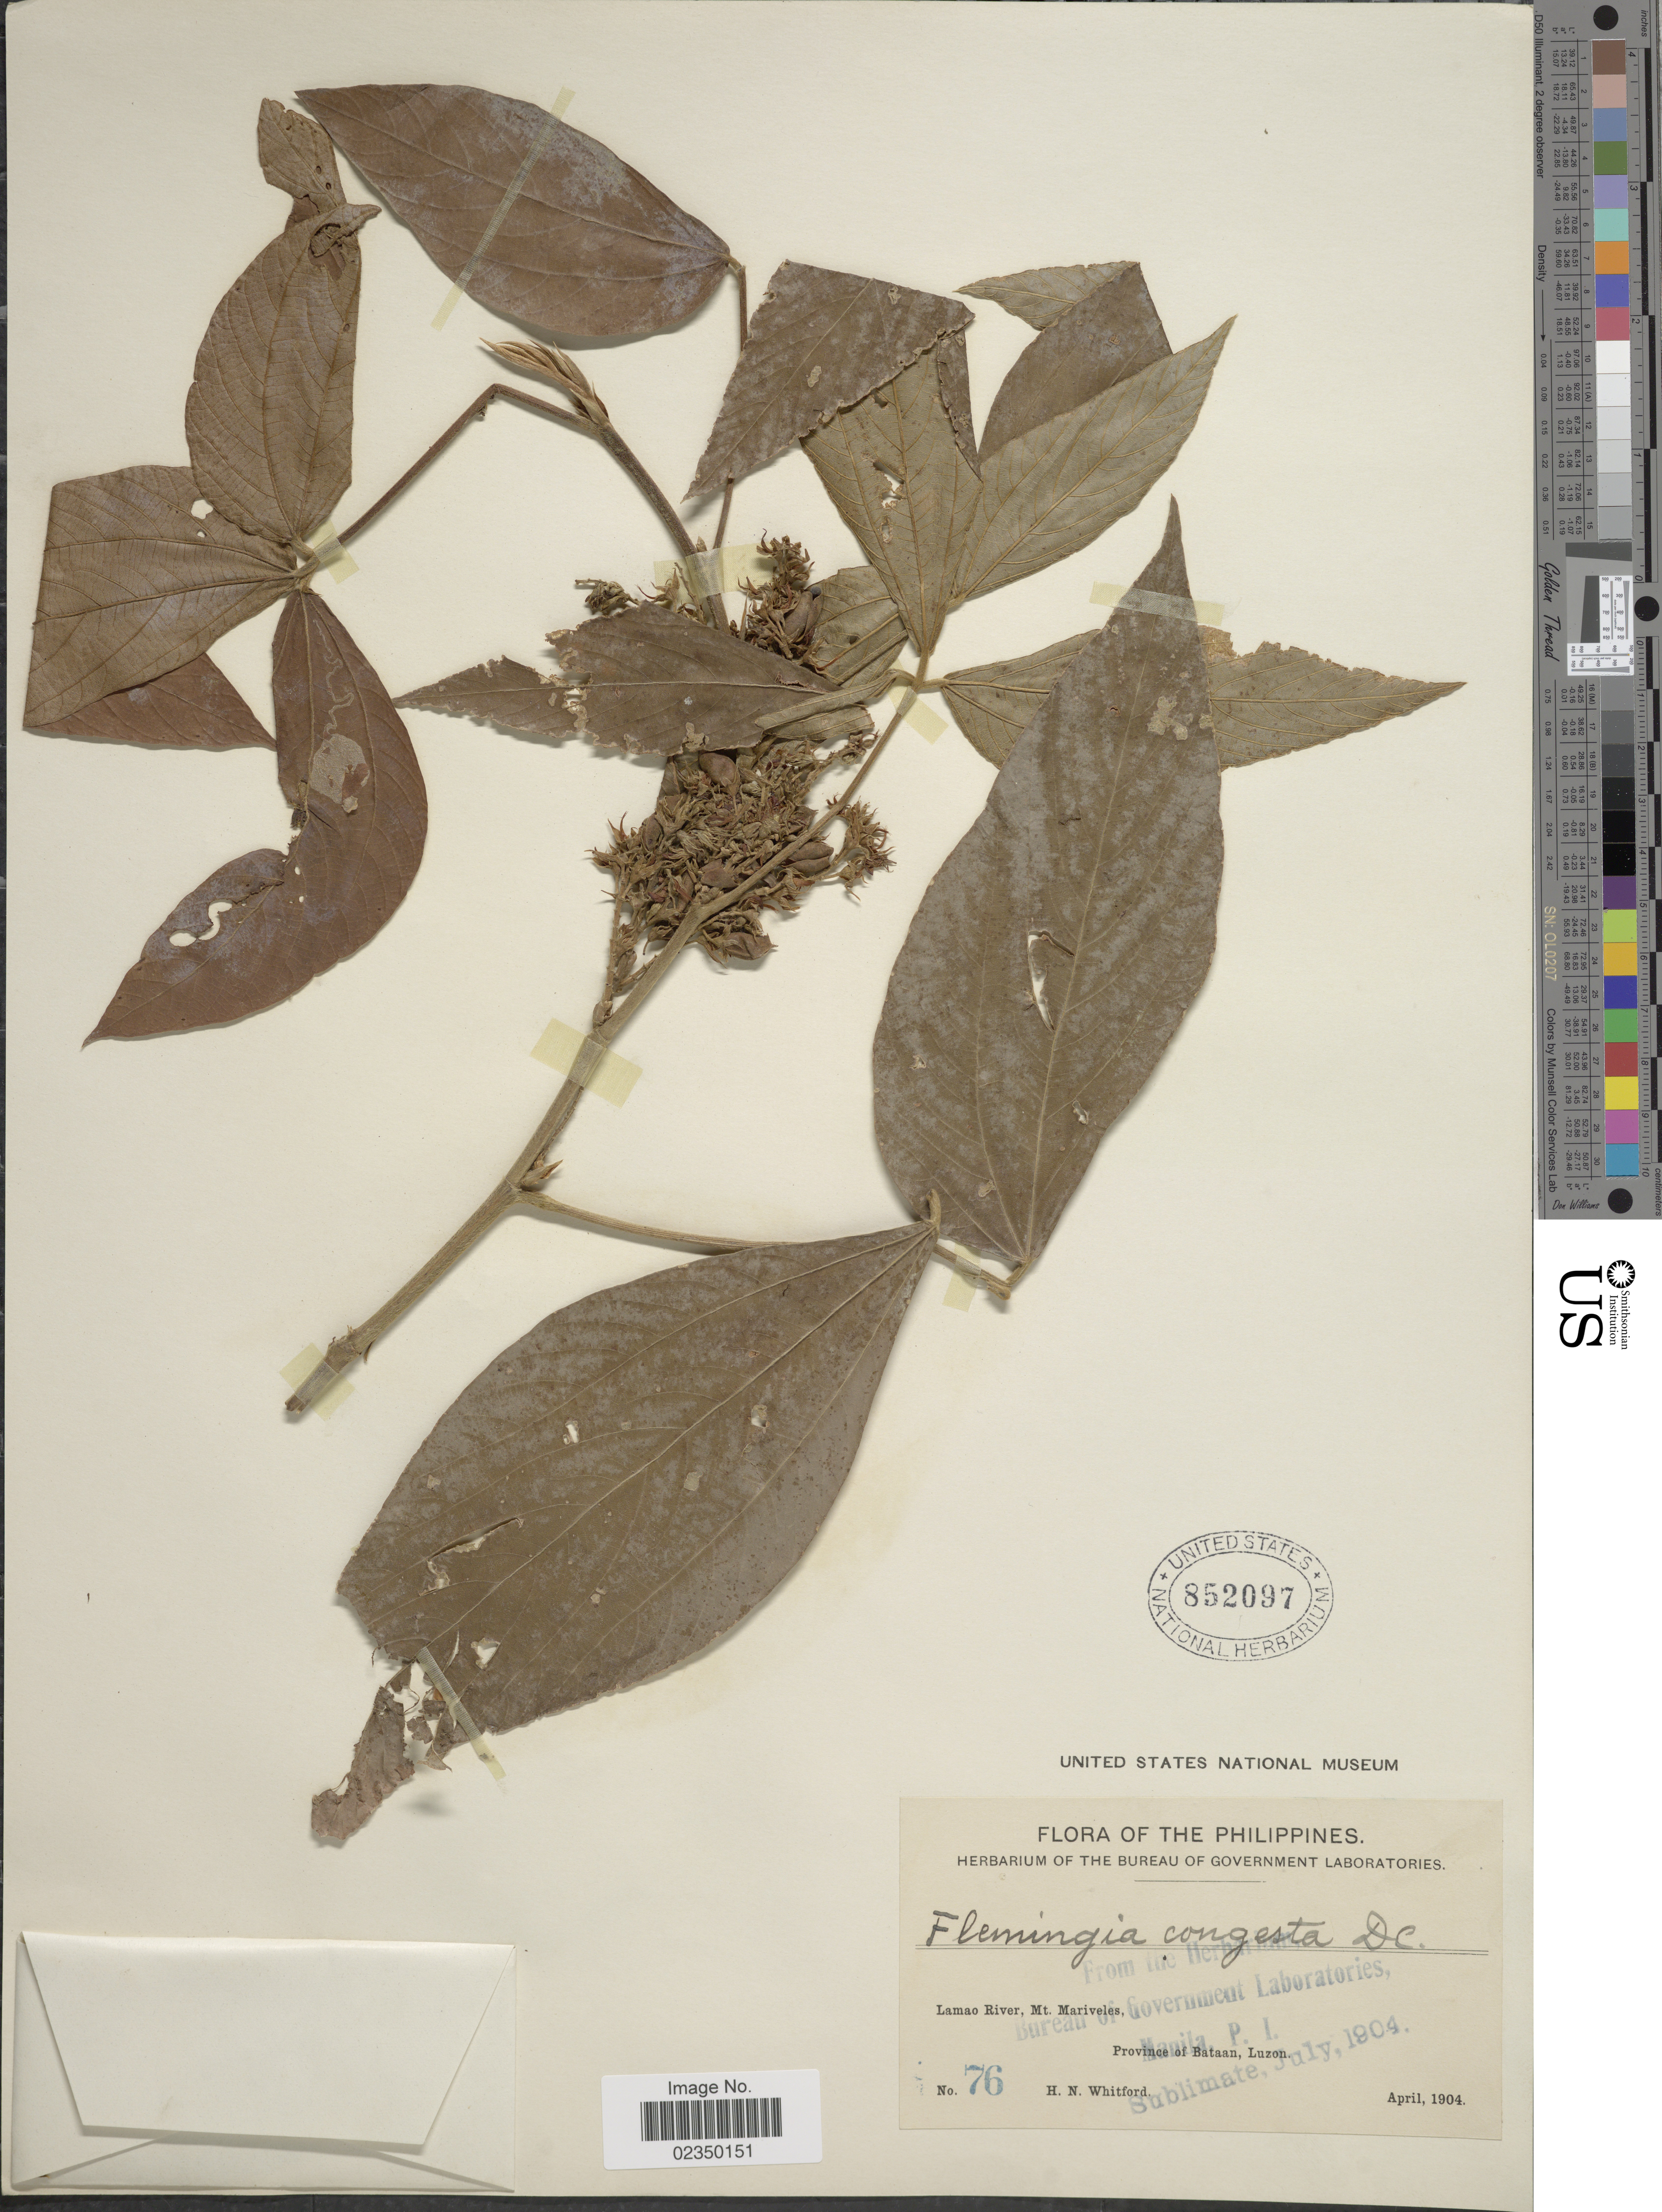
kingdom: Plantae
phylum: Tracheophyta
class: Magnoliopsida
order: Fabales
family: Fabaceae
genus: Flemingia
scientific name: Flemingia macrophylla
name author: (Willd.) Kuntze ex Merr.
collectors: H. N. Whitford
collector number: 76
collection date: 1904-04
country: Philippines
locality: Lamao River, Mt. Mariveles, Province of Bataan, Luzon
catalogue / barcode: US 852097